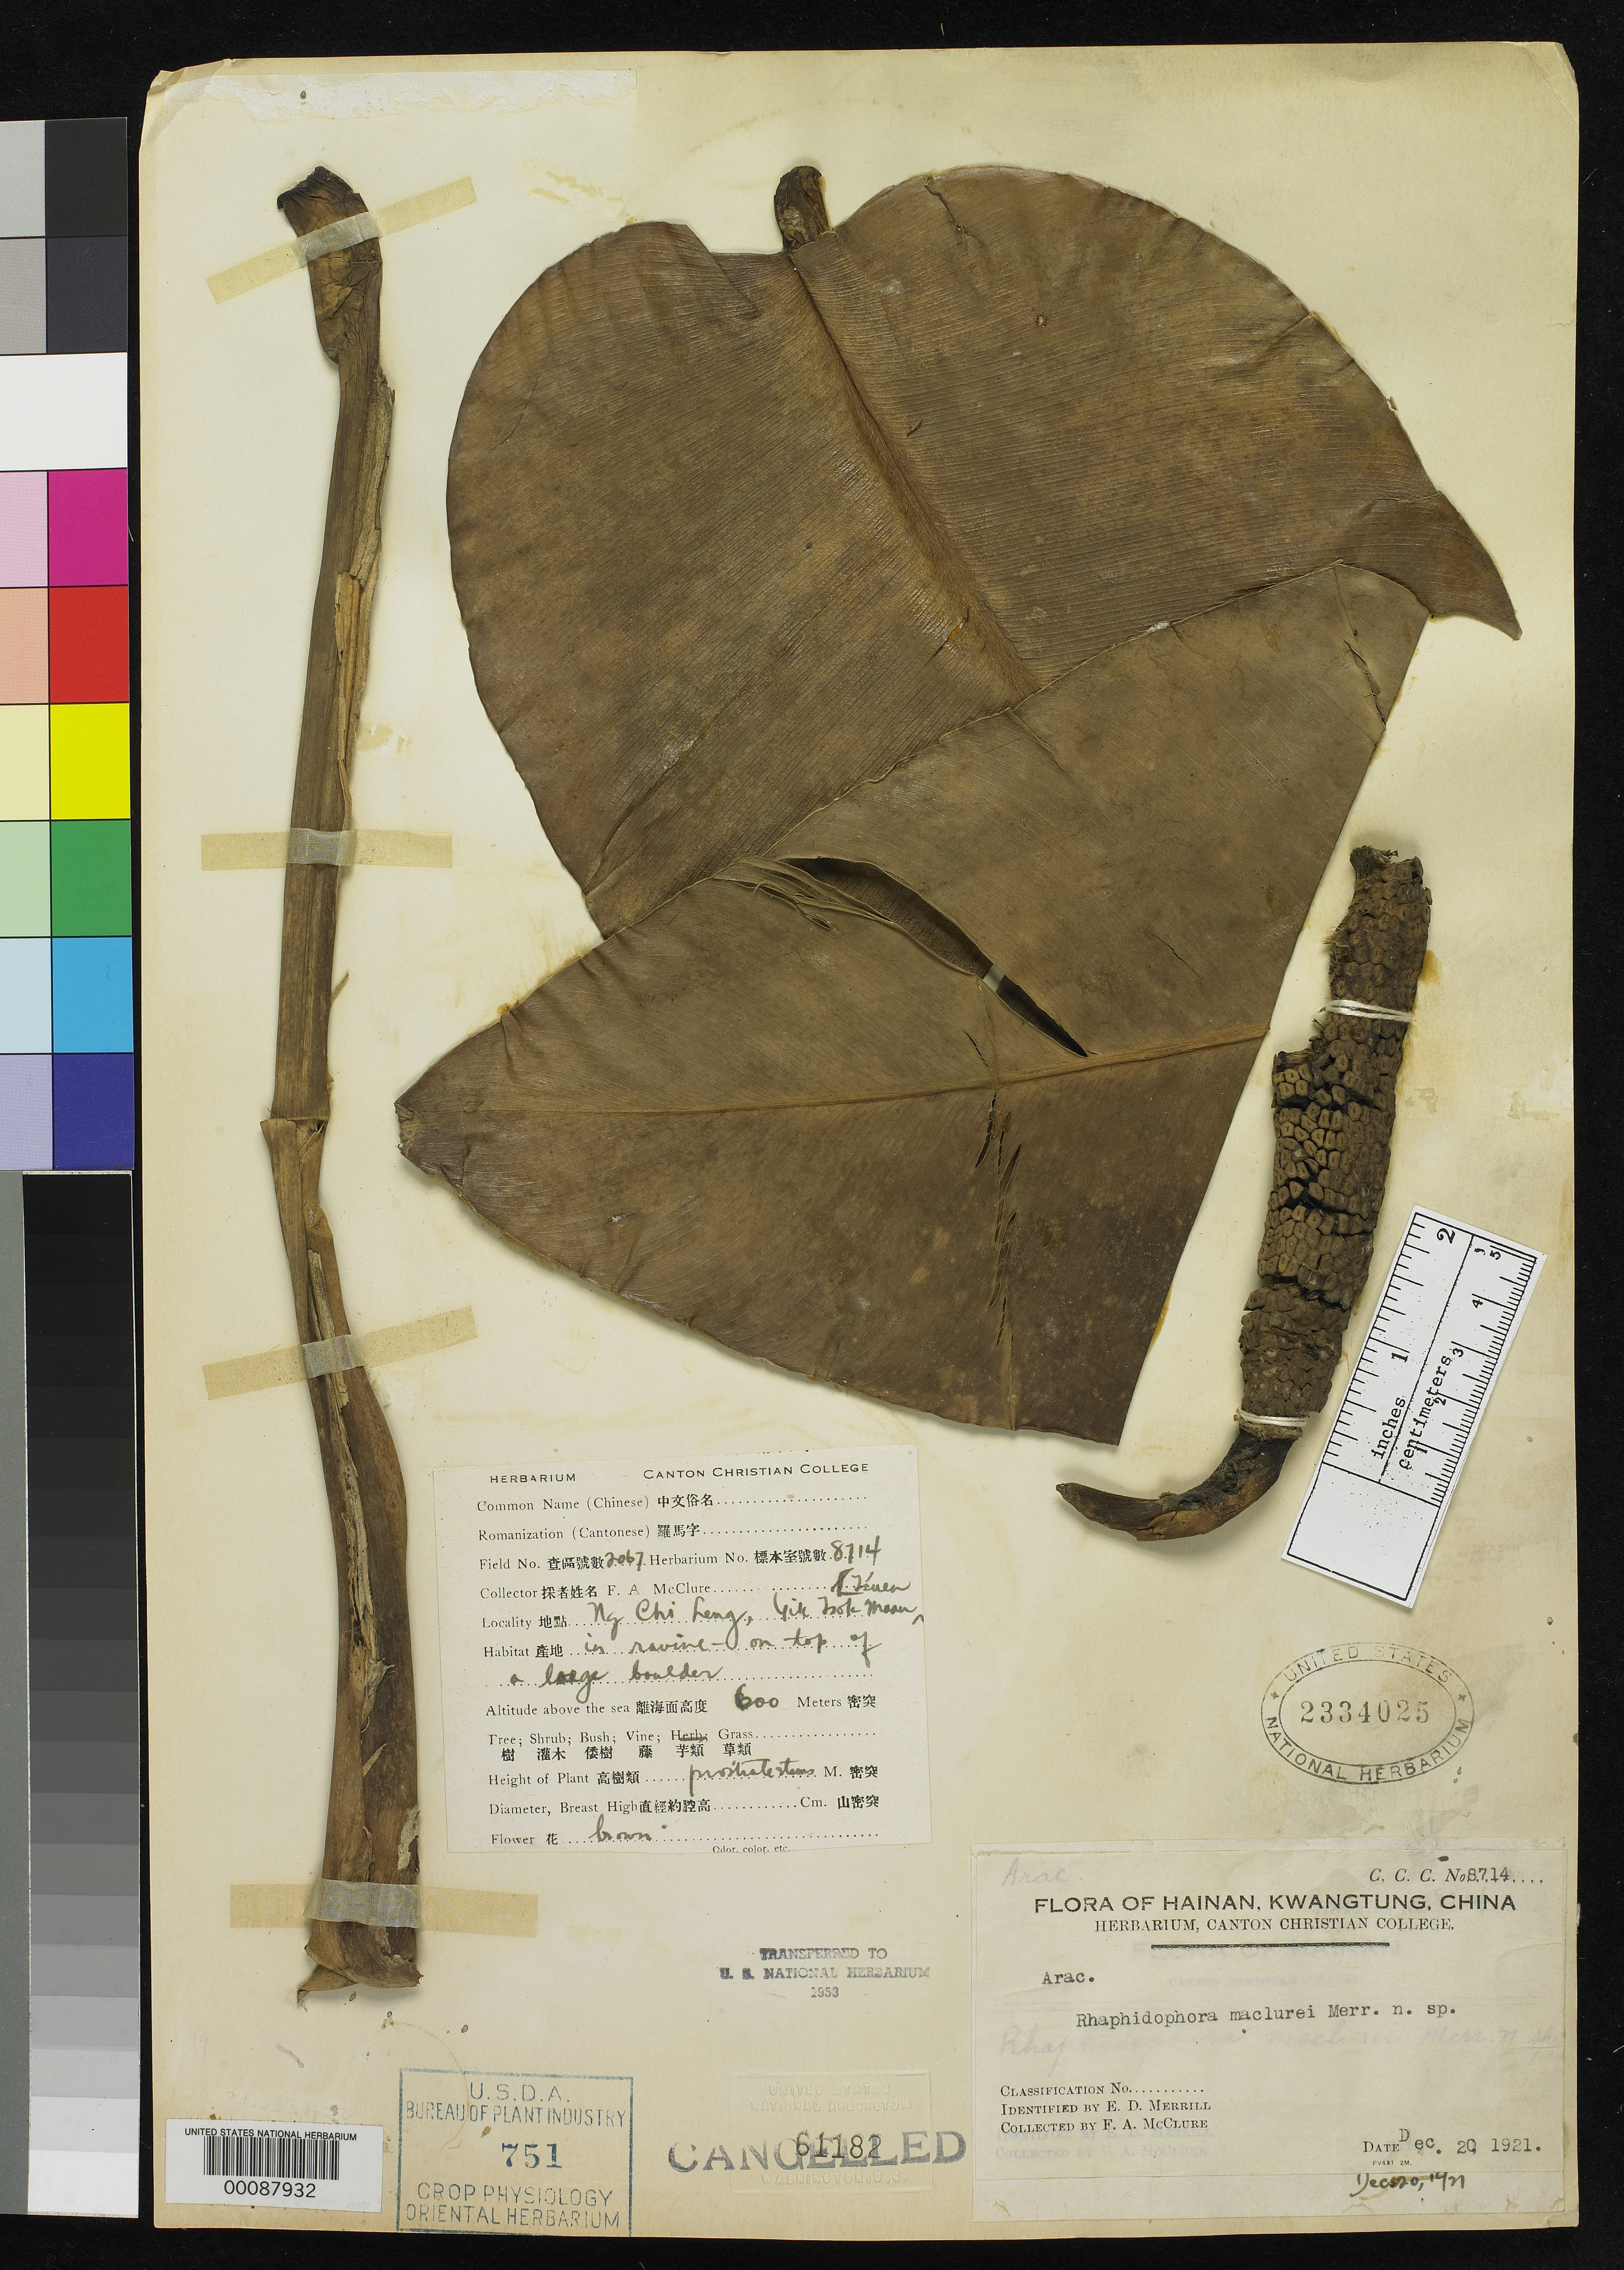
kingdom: Plantae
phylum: Tracheophyta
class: Liliopsida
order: Alismatales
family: Araceae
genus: Rhaphidophora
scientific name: Rhaphidophora maclurei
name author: Merr.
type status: Isotype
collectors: F. A. McClure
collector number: C.C.C. 8714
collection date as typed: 20 Dec 1921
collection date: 1921-12-20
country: China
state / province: Hainan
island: Hainan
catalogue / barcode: US 2334025